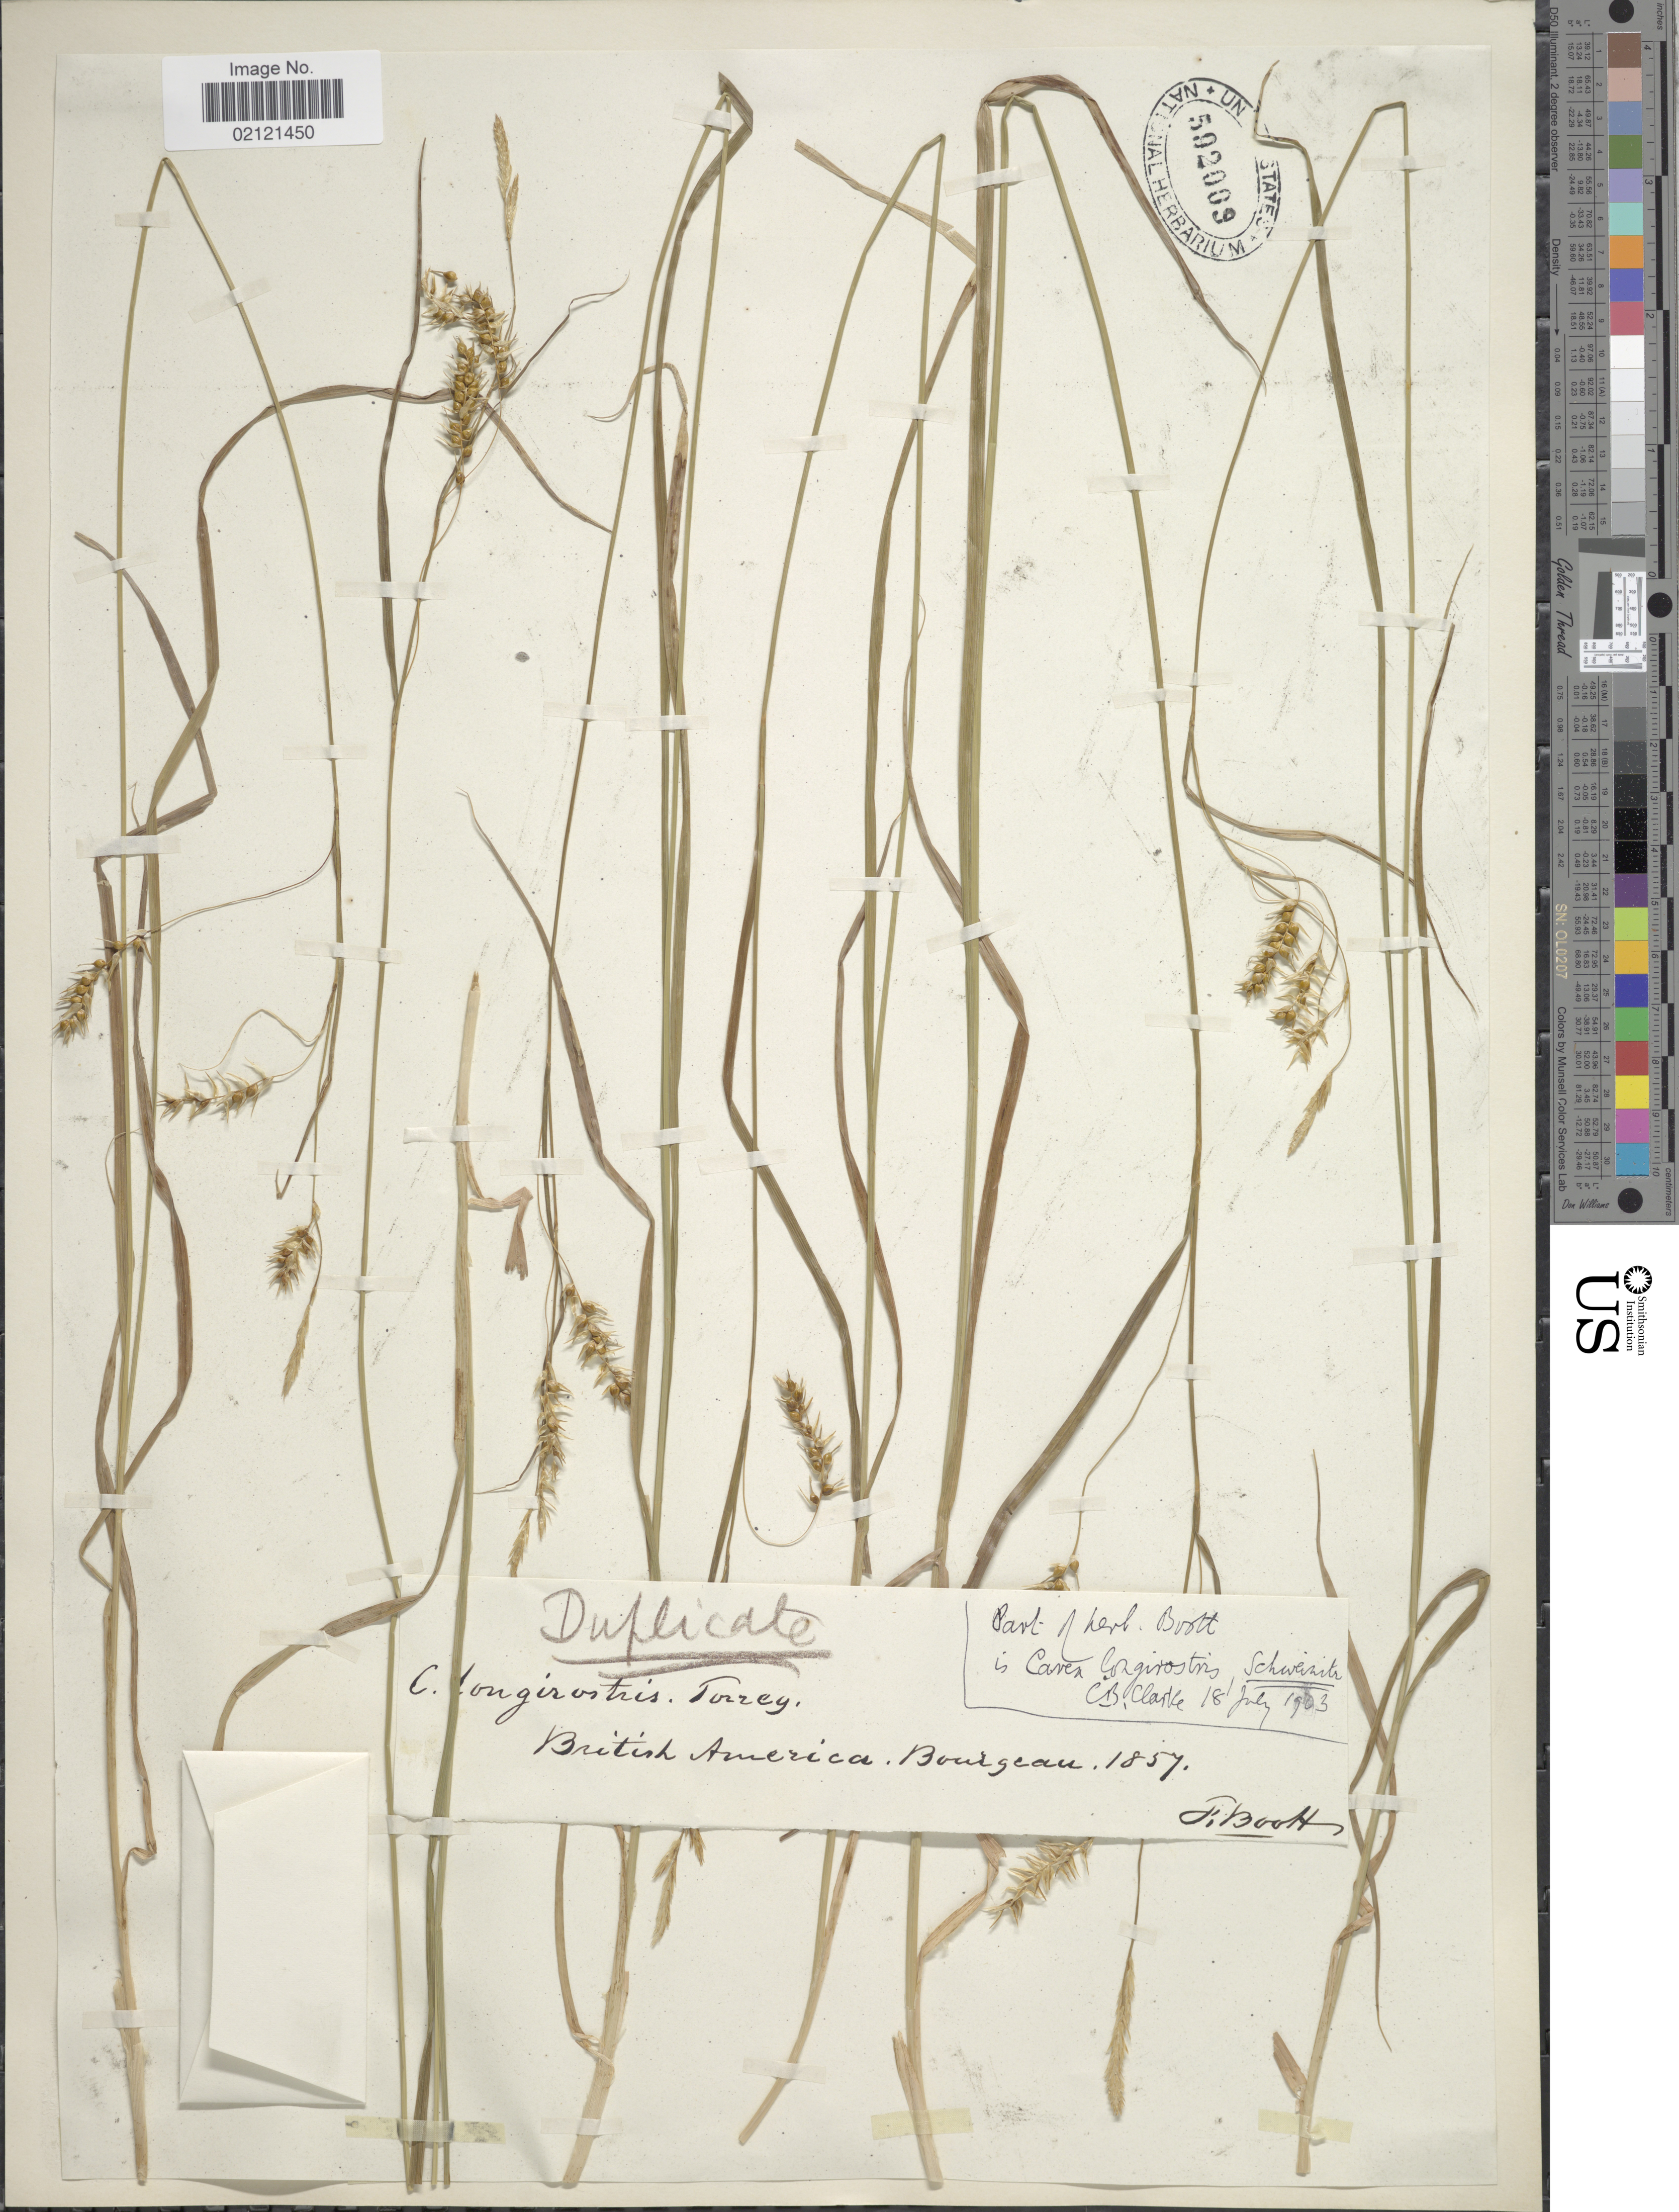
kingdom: Plantae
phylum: Tracheophyta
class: Liliopsida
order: Poales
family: Cyperaceae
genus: Carex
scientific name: Carex sprengelii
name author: Dewey ex Spreng.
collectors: Bourgeau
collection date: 1857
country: Canada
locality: British America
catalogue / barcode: US 592009